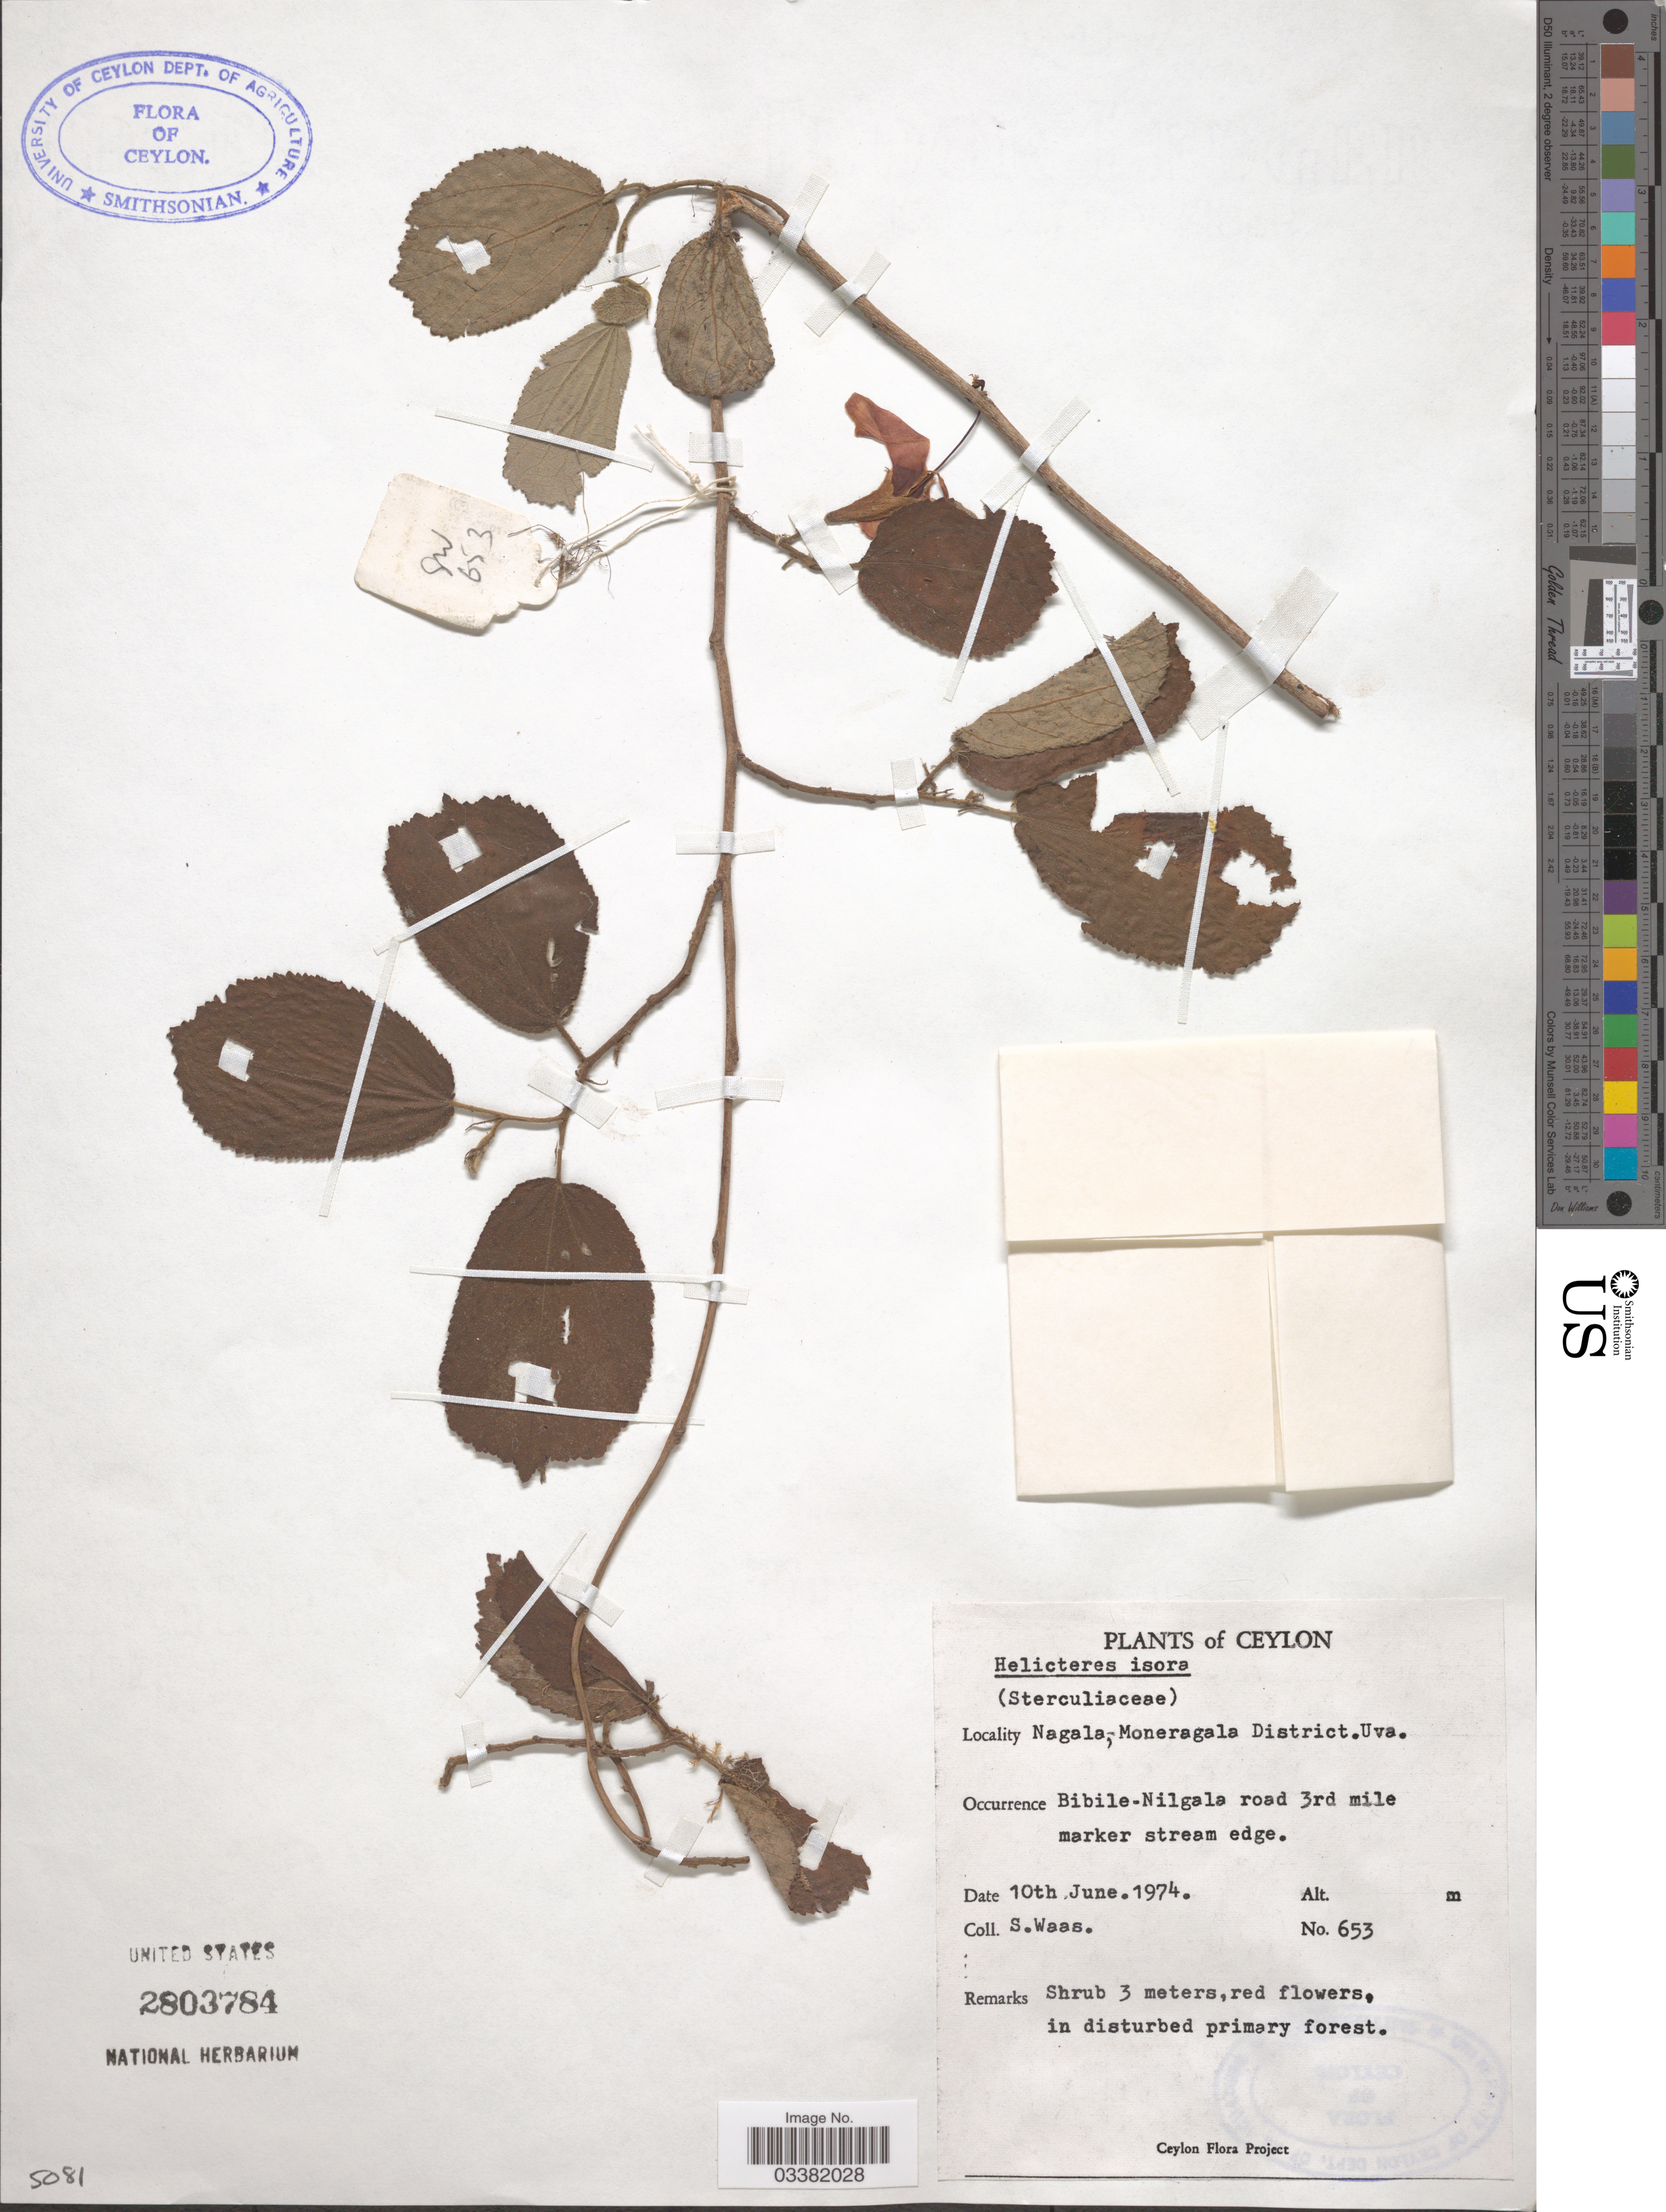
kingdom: Plantae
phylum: Tracheophyta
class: Magnoliopsida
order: Malvales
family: Malvaceae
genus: Helicteres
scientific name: Helicteres isora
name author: L.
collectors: S. Waas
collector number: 653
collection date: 1974-06-10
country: Sri Lanka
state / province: Uva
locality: Ceylon. Nagala-Moneragala District. Bibile-Nilgala road 3rd mile marker stream edge.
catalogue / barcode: US 2803784